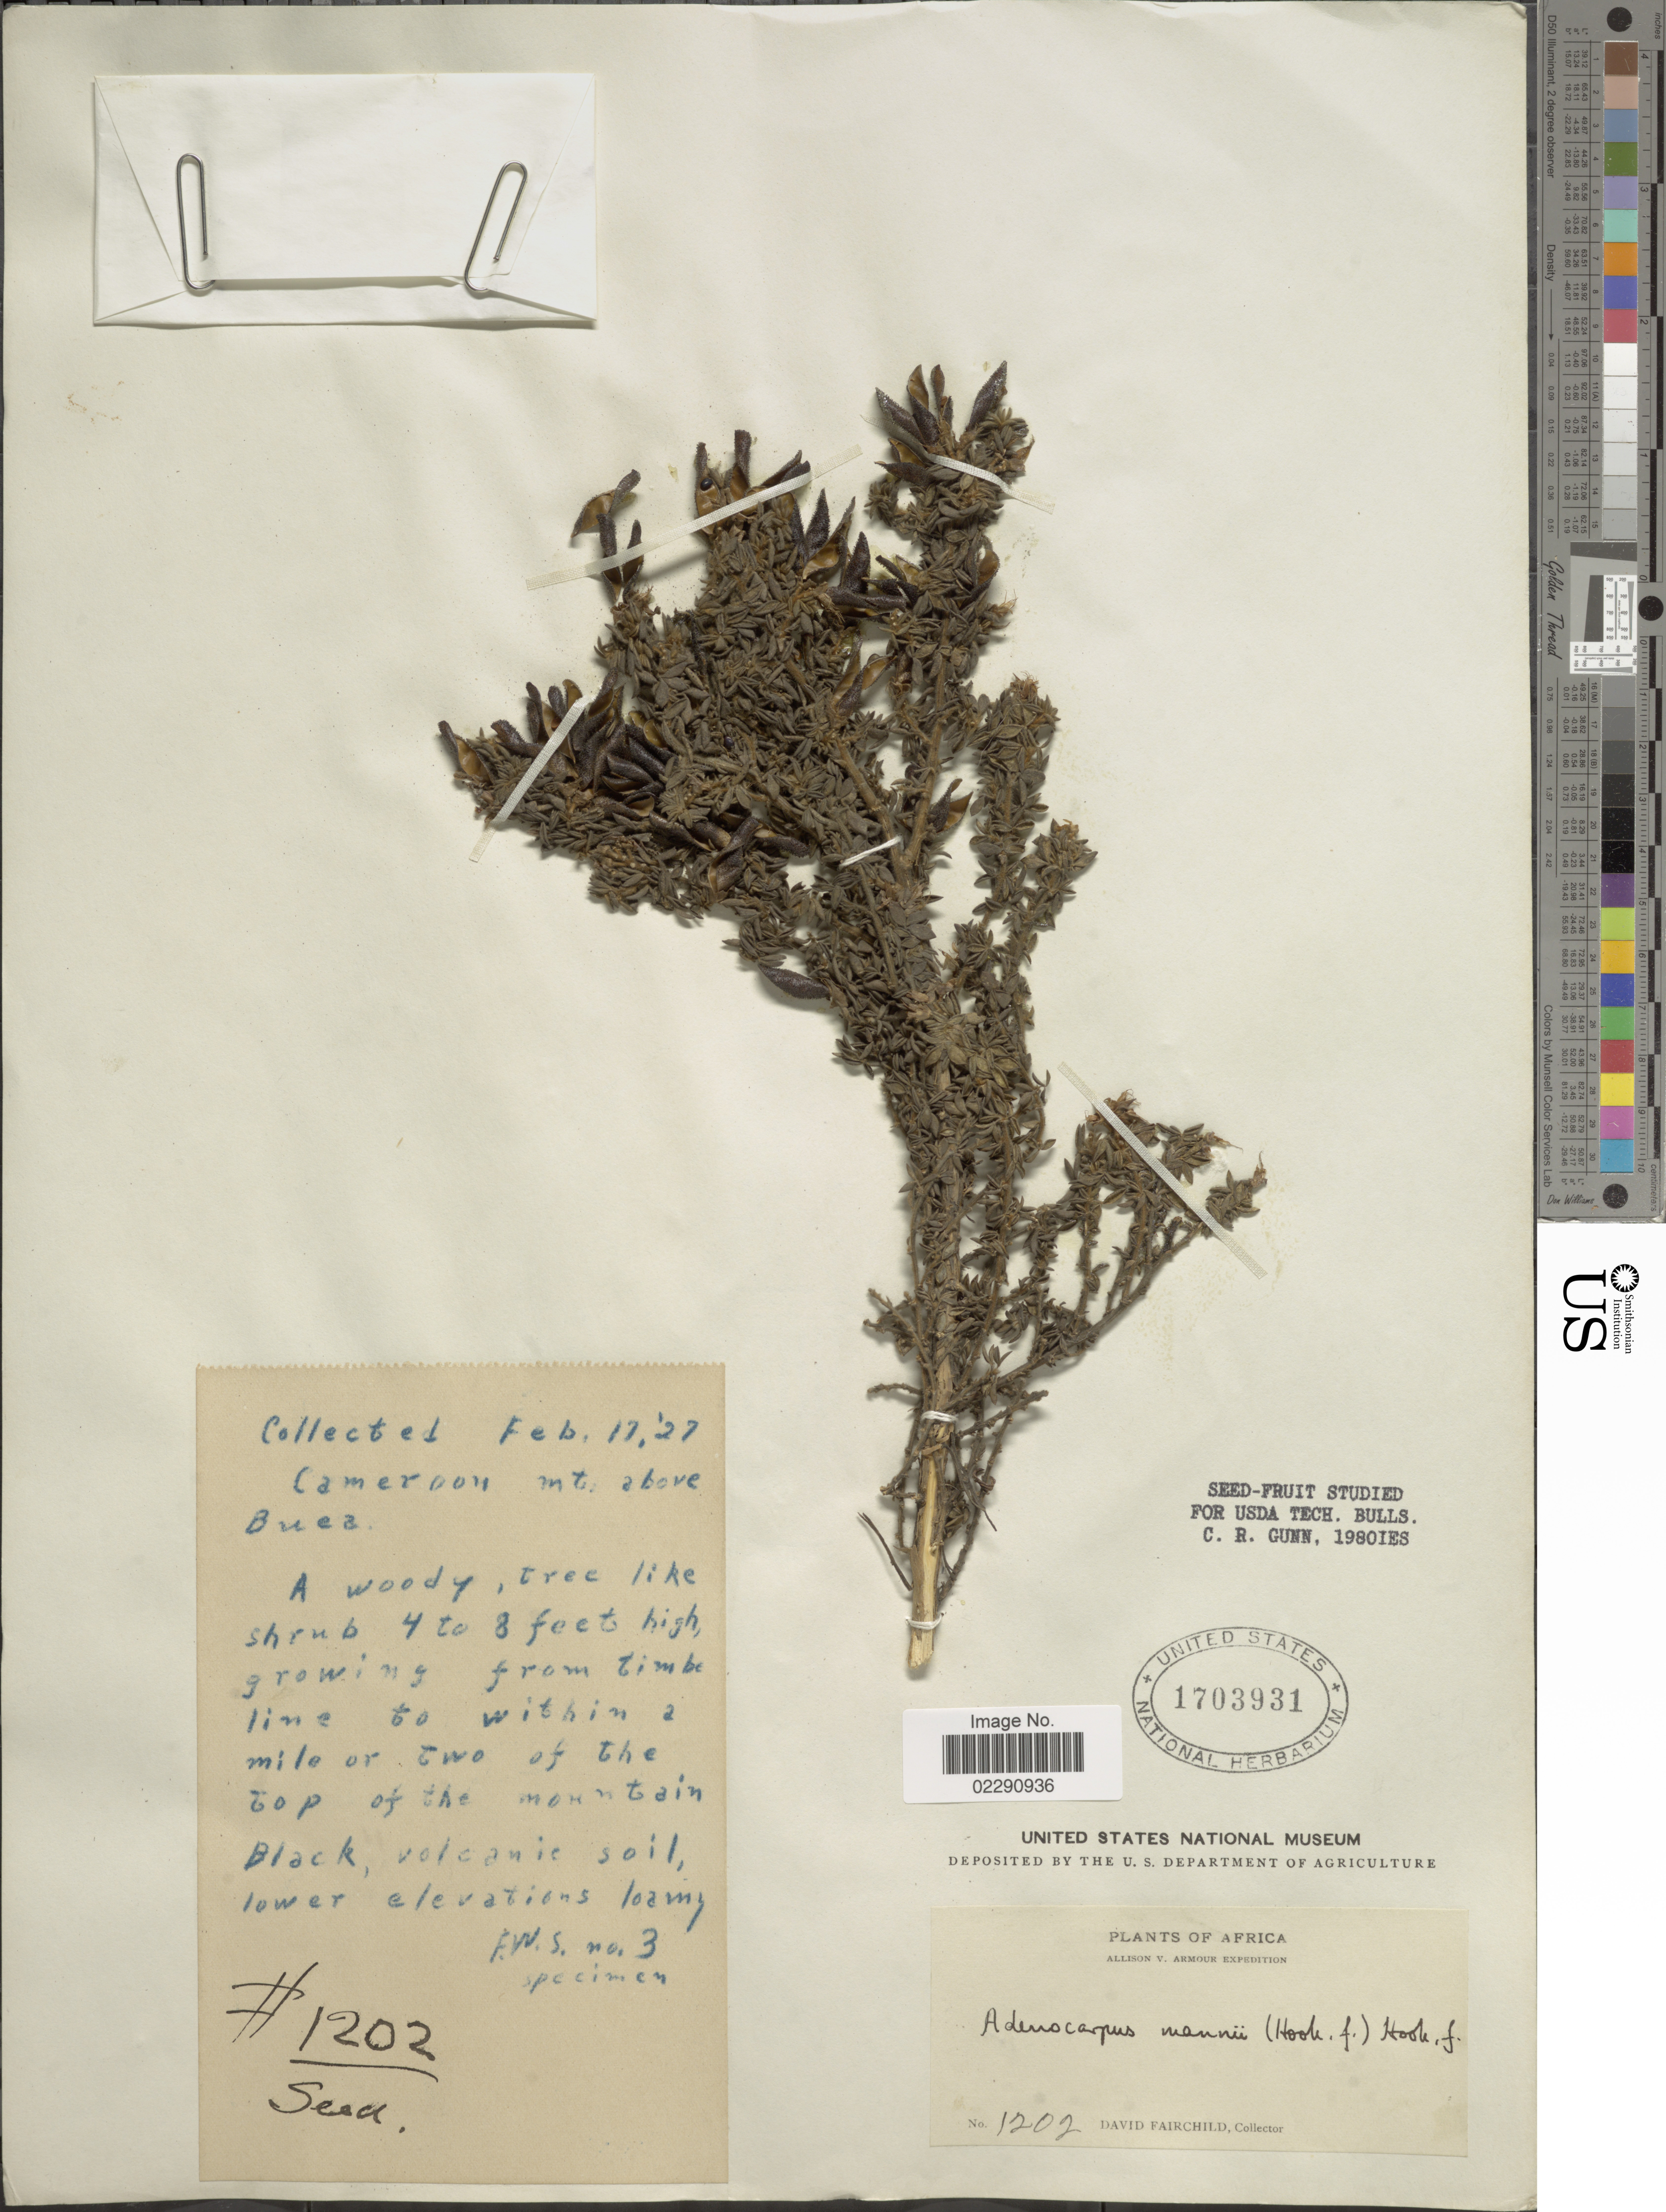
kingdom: Plantae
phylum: Tracheophyta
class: Magnoliopsida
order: Fabales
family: Fabaceae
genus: Adenocarpus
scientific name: Adenocarpus mannii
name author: (Hook. f.) Hook. f.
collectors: D. Fairchild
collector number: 1202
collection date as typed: Transcribed d/m/y: 17/2/27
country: Cameroon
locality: Mt. above Buea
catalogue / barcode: US 1703931